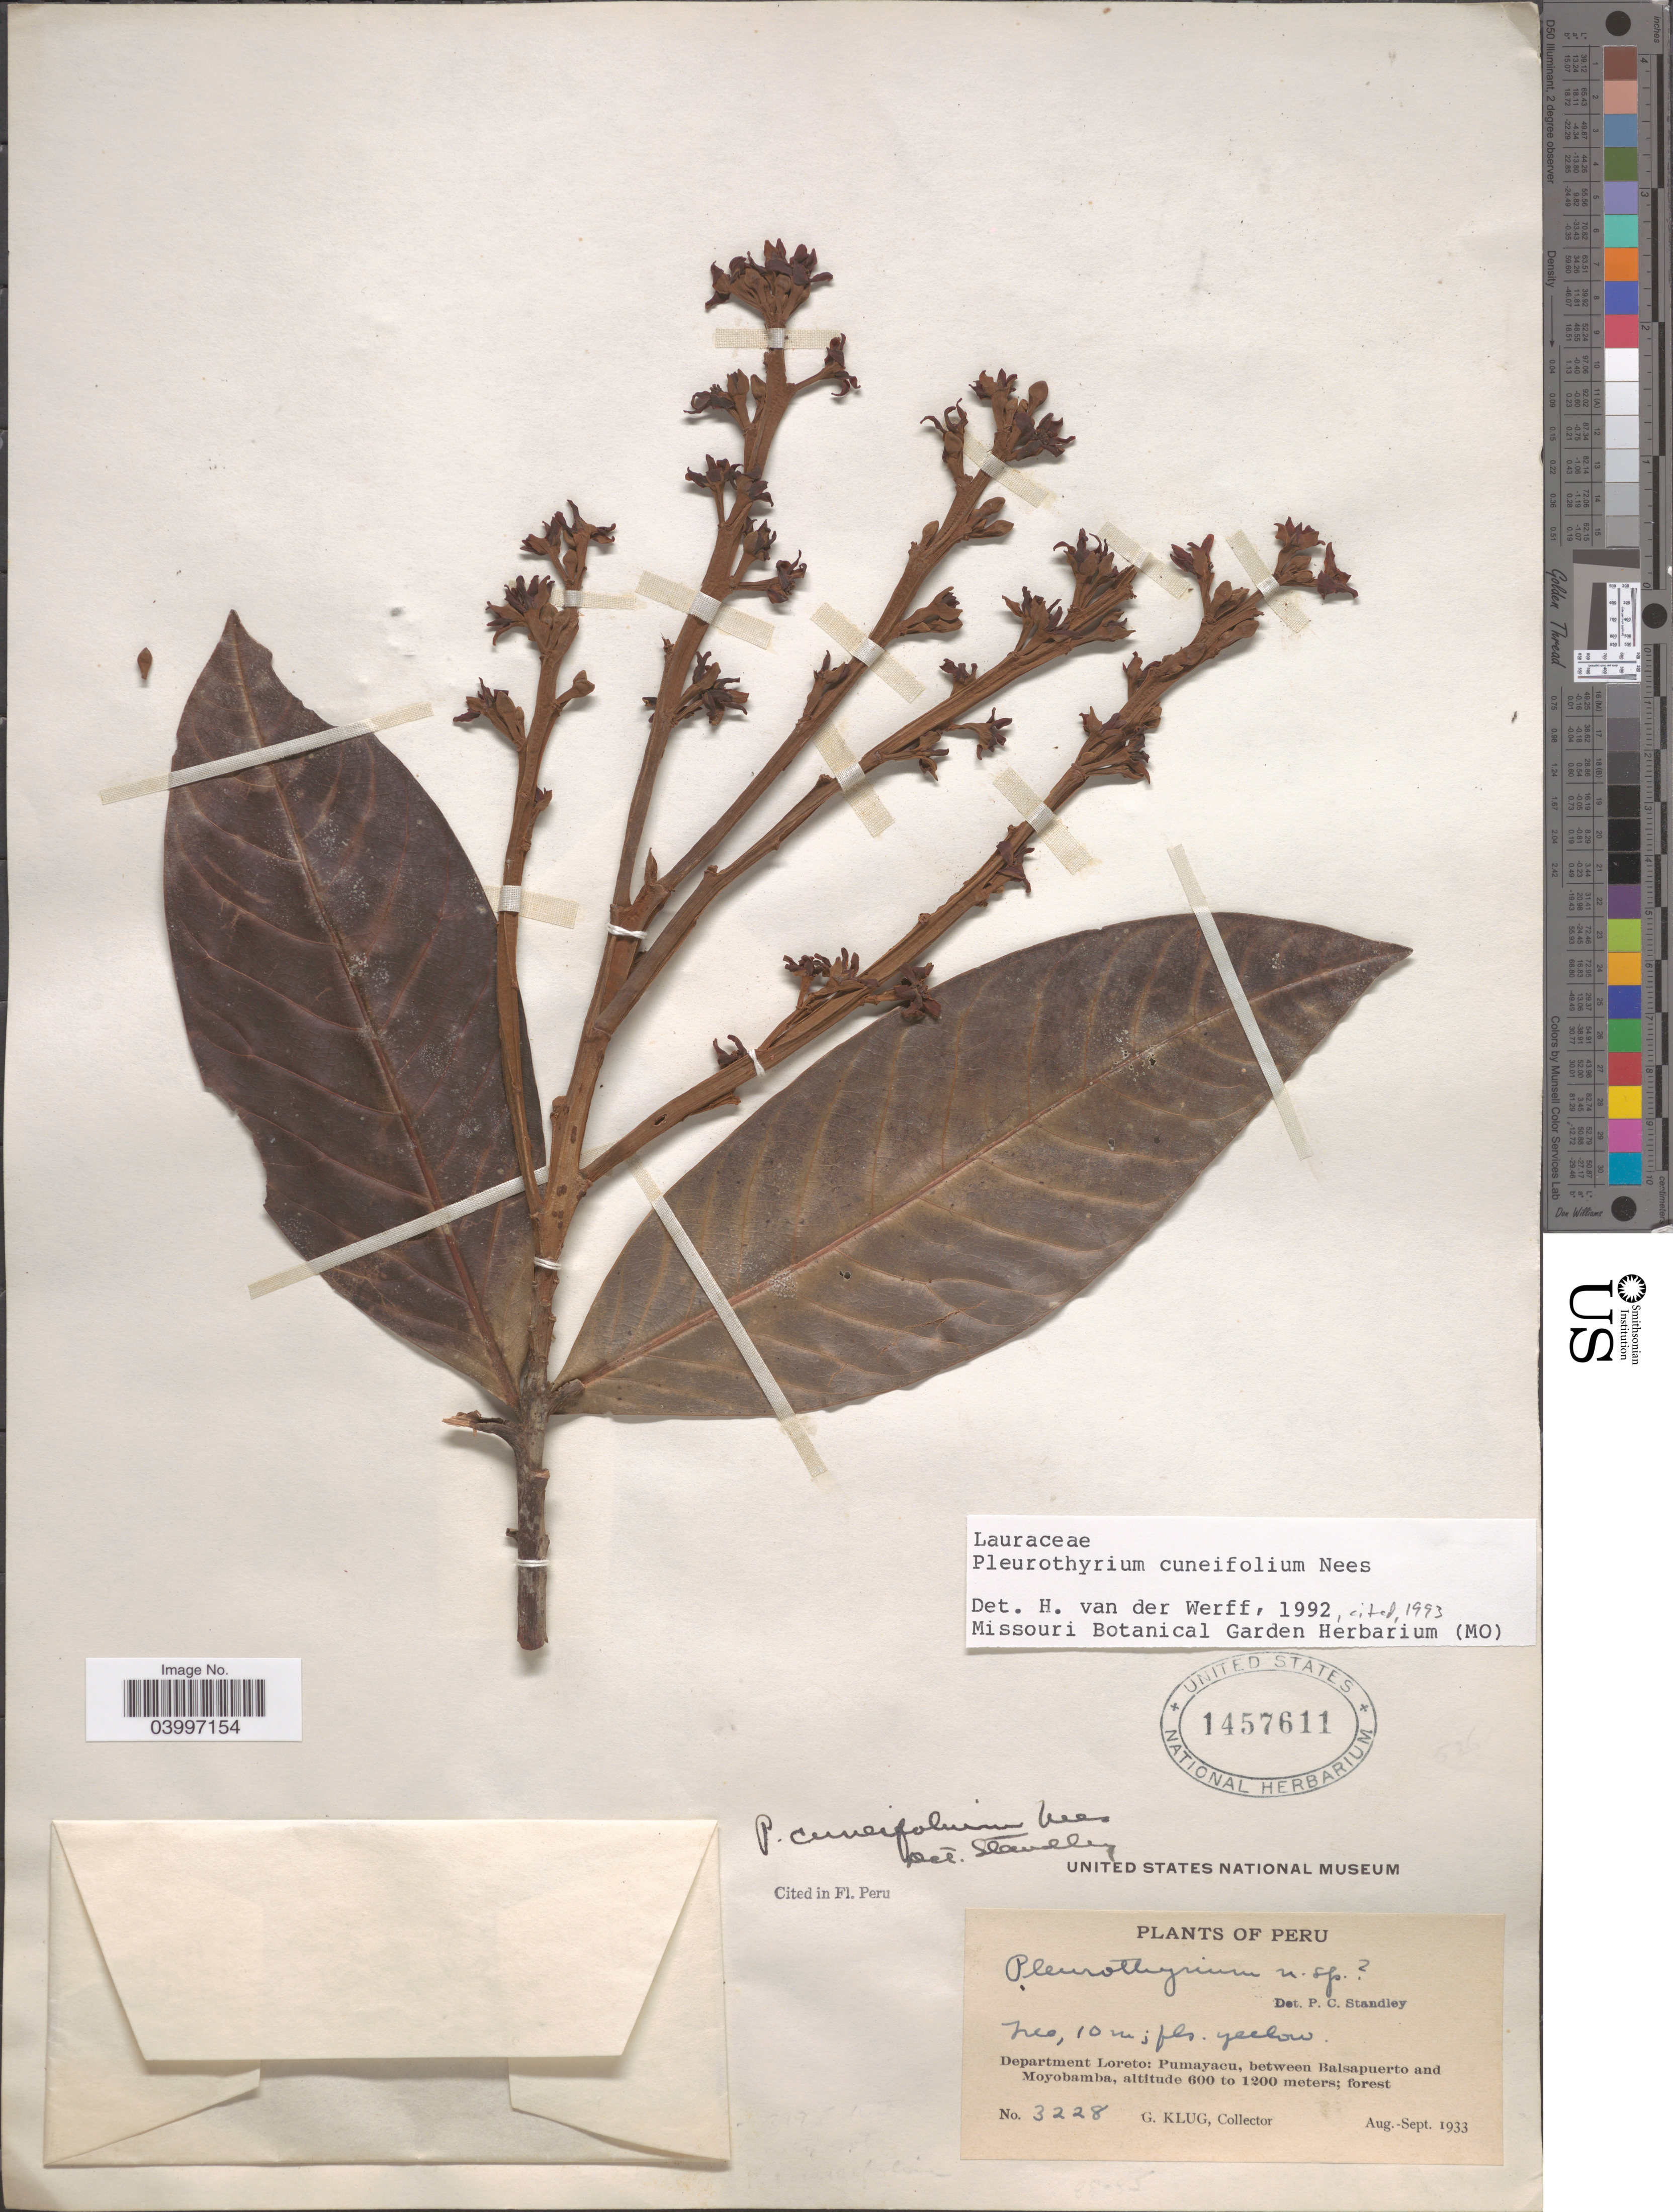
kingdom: Plantae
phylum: Tracheophyta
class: Magnoliopsida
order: Laurales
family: Lauraceae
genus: Pleurothyrium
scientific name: Pleurothyrium cuneifolium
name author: Nees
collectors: G. Klug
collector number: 3228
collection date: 1933-08/1933-09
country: Peru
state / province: Loreto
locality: Department Loreto: Pumayacu, between Balsapuerto and Moyobamba.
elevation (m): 600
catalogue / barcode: US 1457611